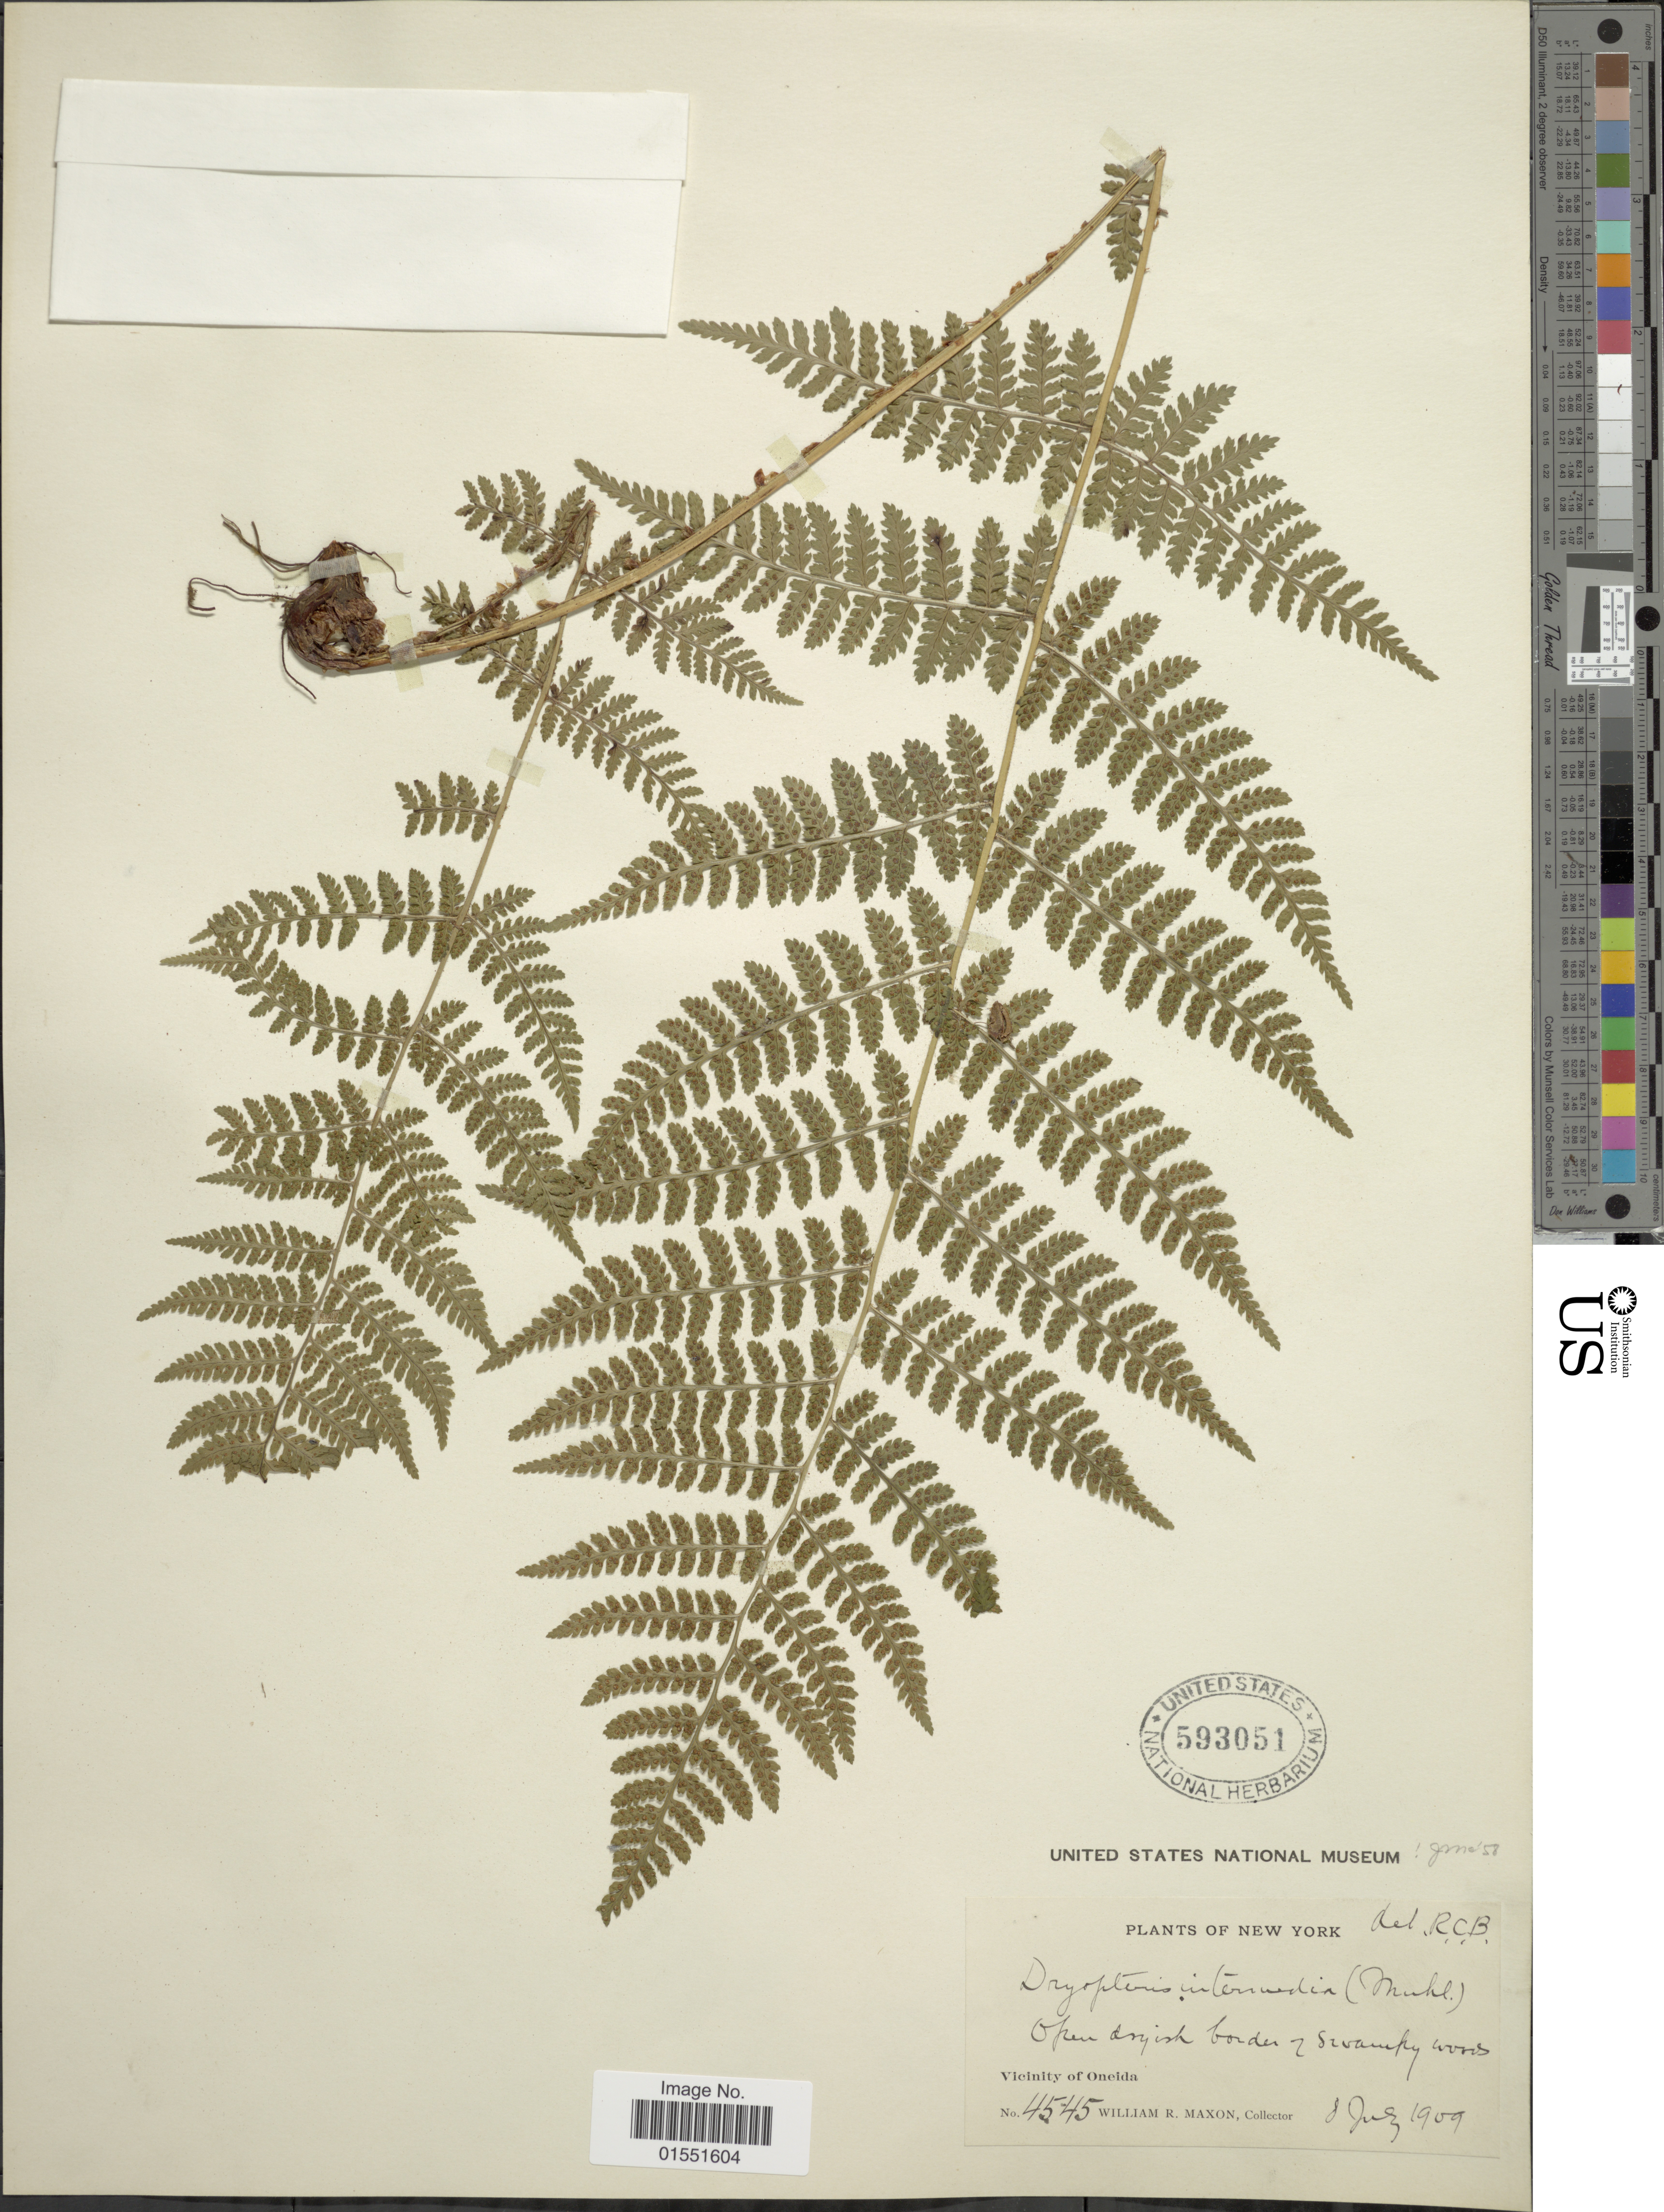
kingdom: Plantae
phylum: Tracheophyta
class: Polypodiopsida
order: Polypodiales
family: Dryopteridaceae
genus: Dryopteris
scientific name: Dryopteris intermedia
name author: (Muhl.) A. Gray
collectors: W. R. Maxon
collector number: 4545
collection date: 1909-07-08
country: United States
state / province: New York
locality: Open dryish border of swampy woods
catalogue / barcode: US 593051